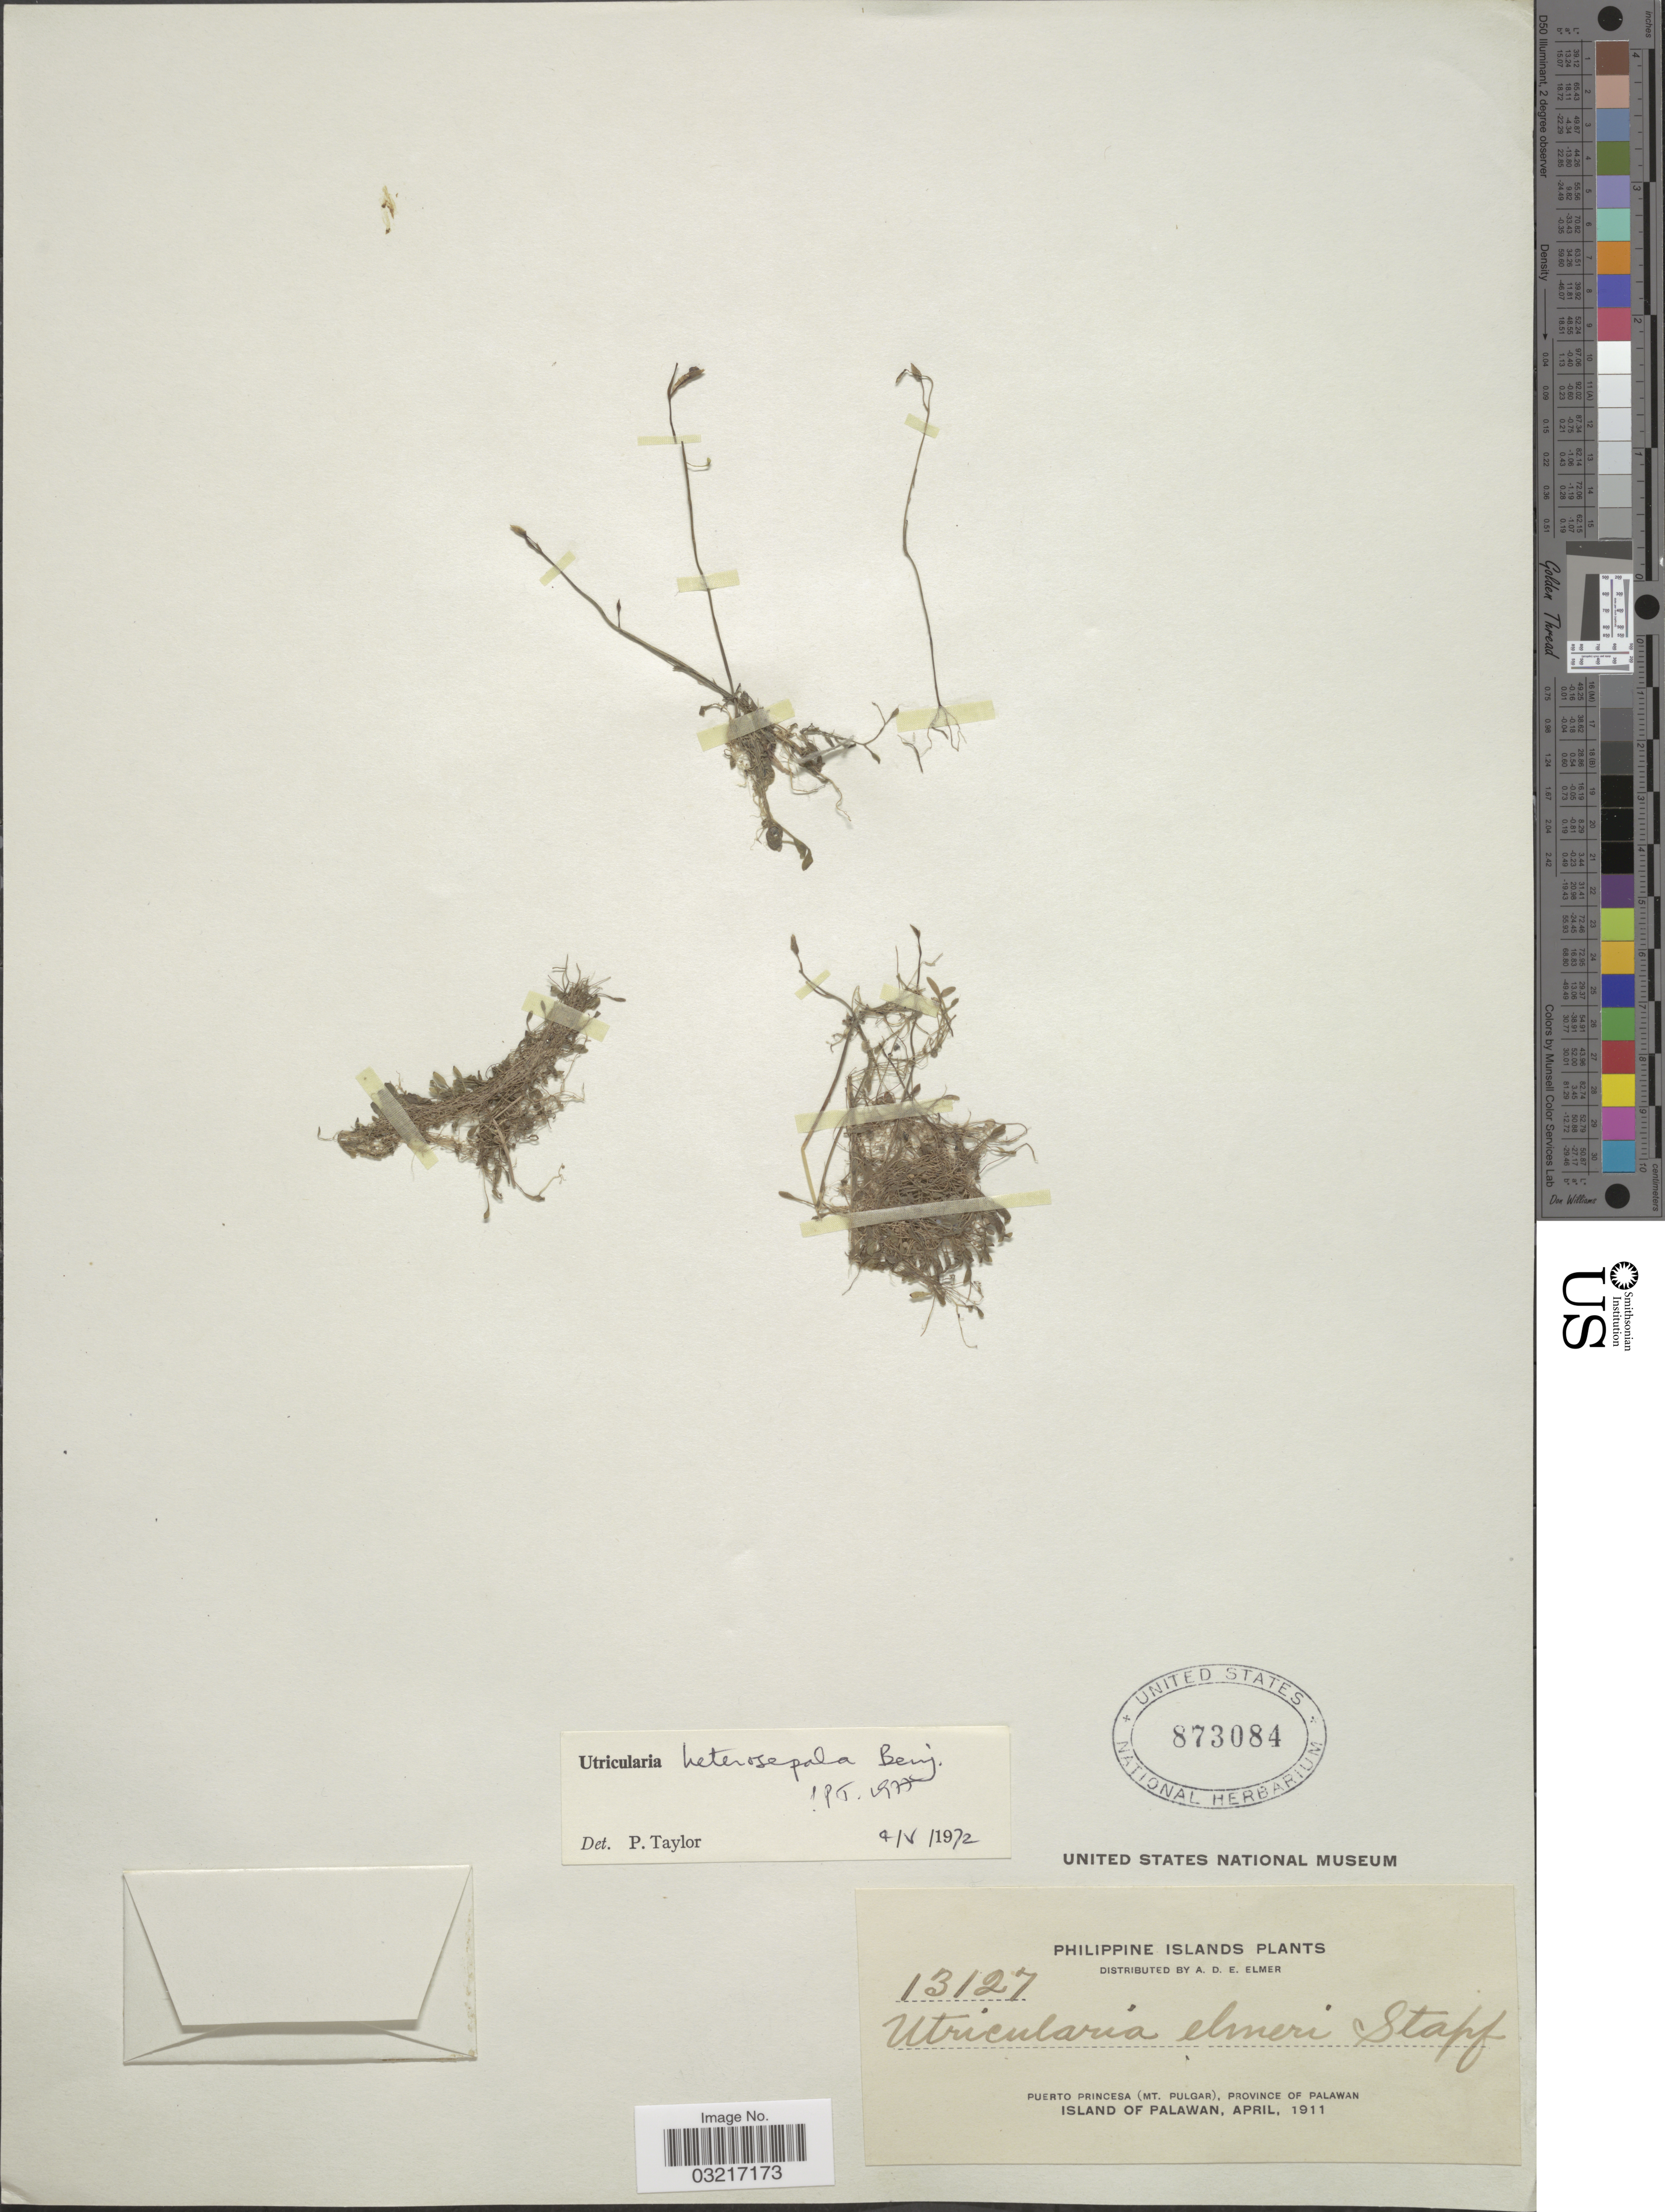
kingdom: Plantae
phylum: Tracheophyta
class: Magnoliopsida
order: Lamiales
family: Lentibulariaceae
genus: Utricularia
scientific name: Utricularia heterosepala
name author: Benj.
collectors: A. D. E. Elmer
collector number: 13127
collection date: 1911-04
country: Philippines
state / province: Mimaropa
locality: Philippine Islands. Puerto Princesa (Mt. Pulgar), Province of Palawan. Island of Palawan.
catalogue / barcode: US 873084